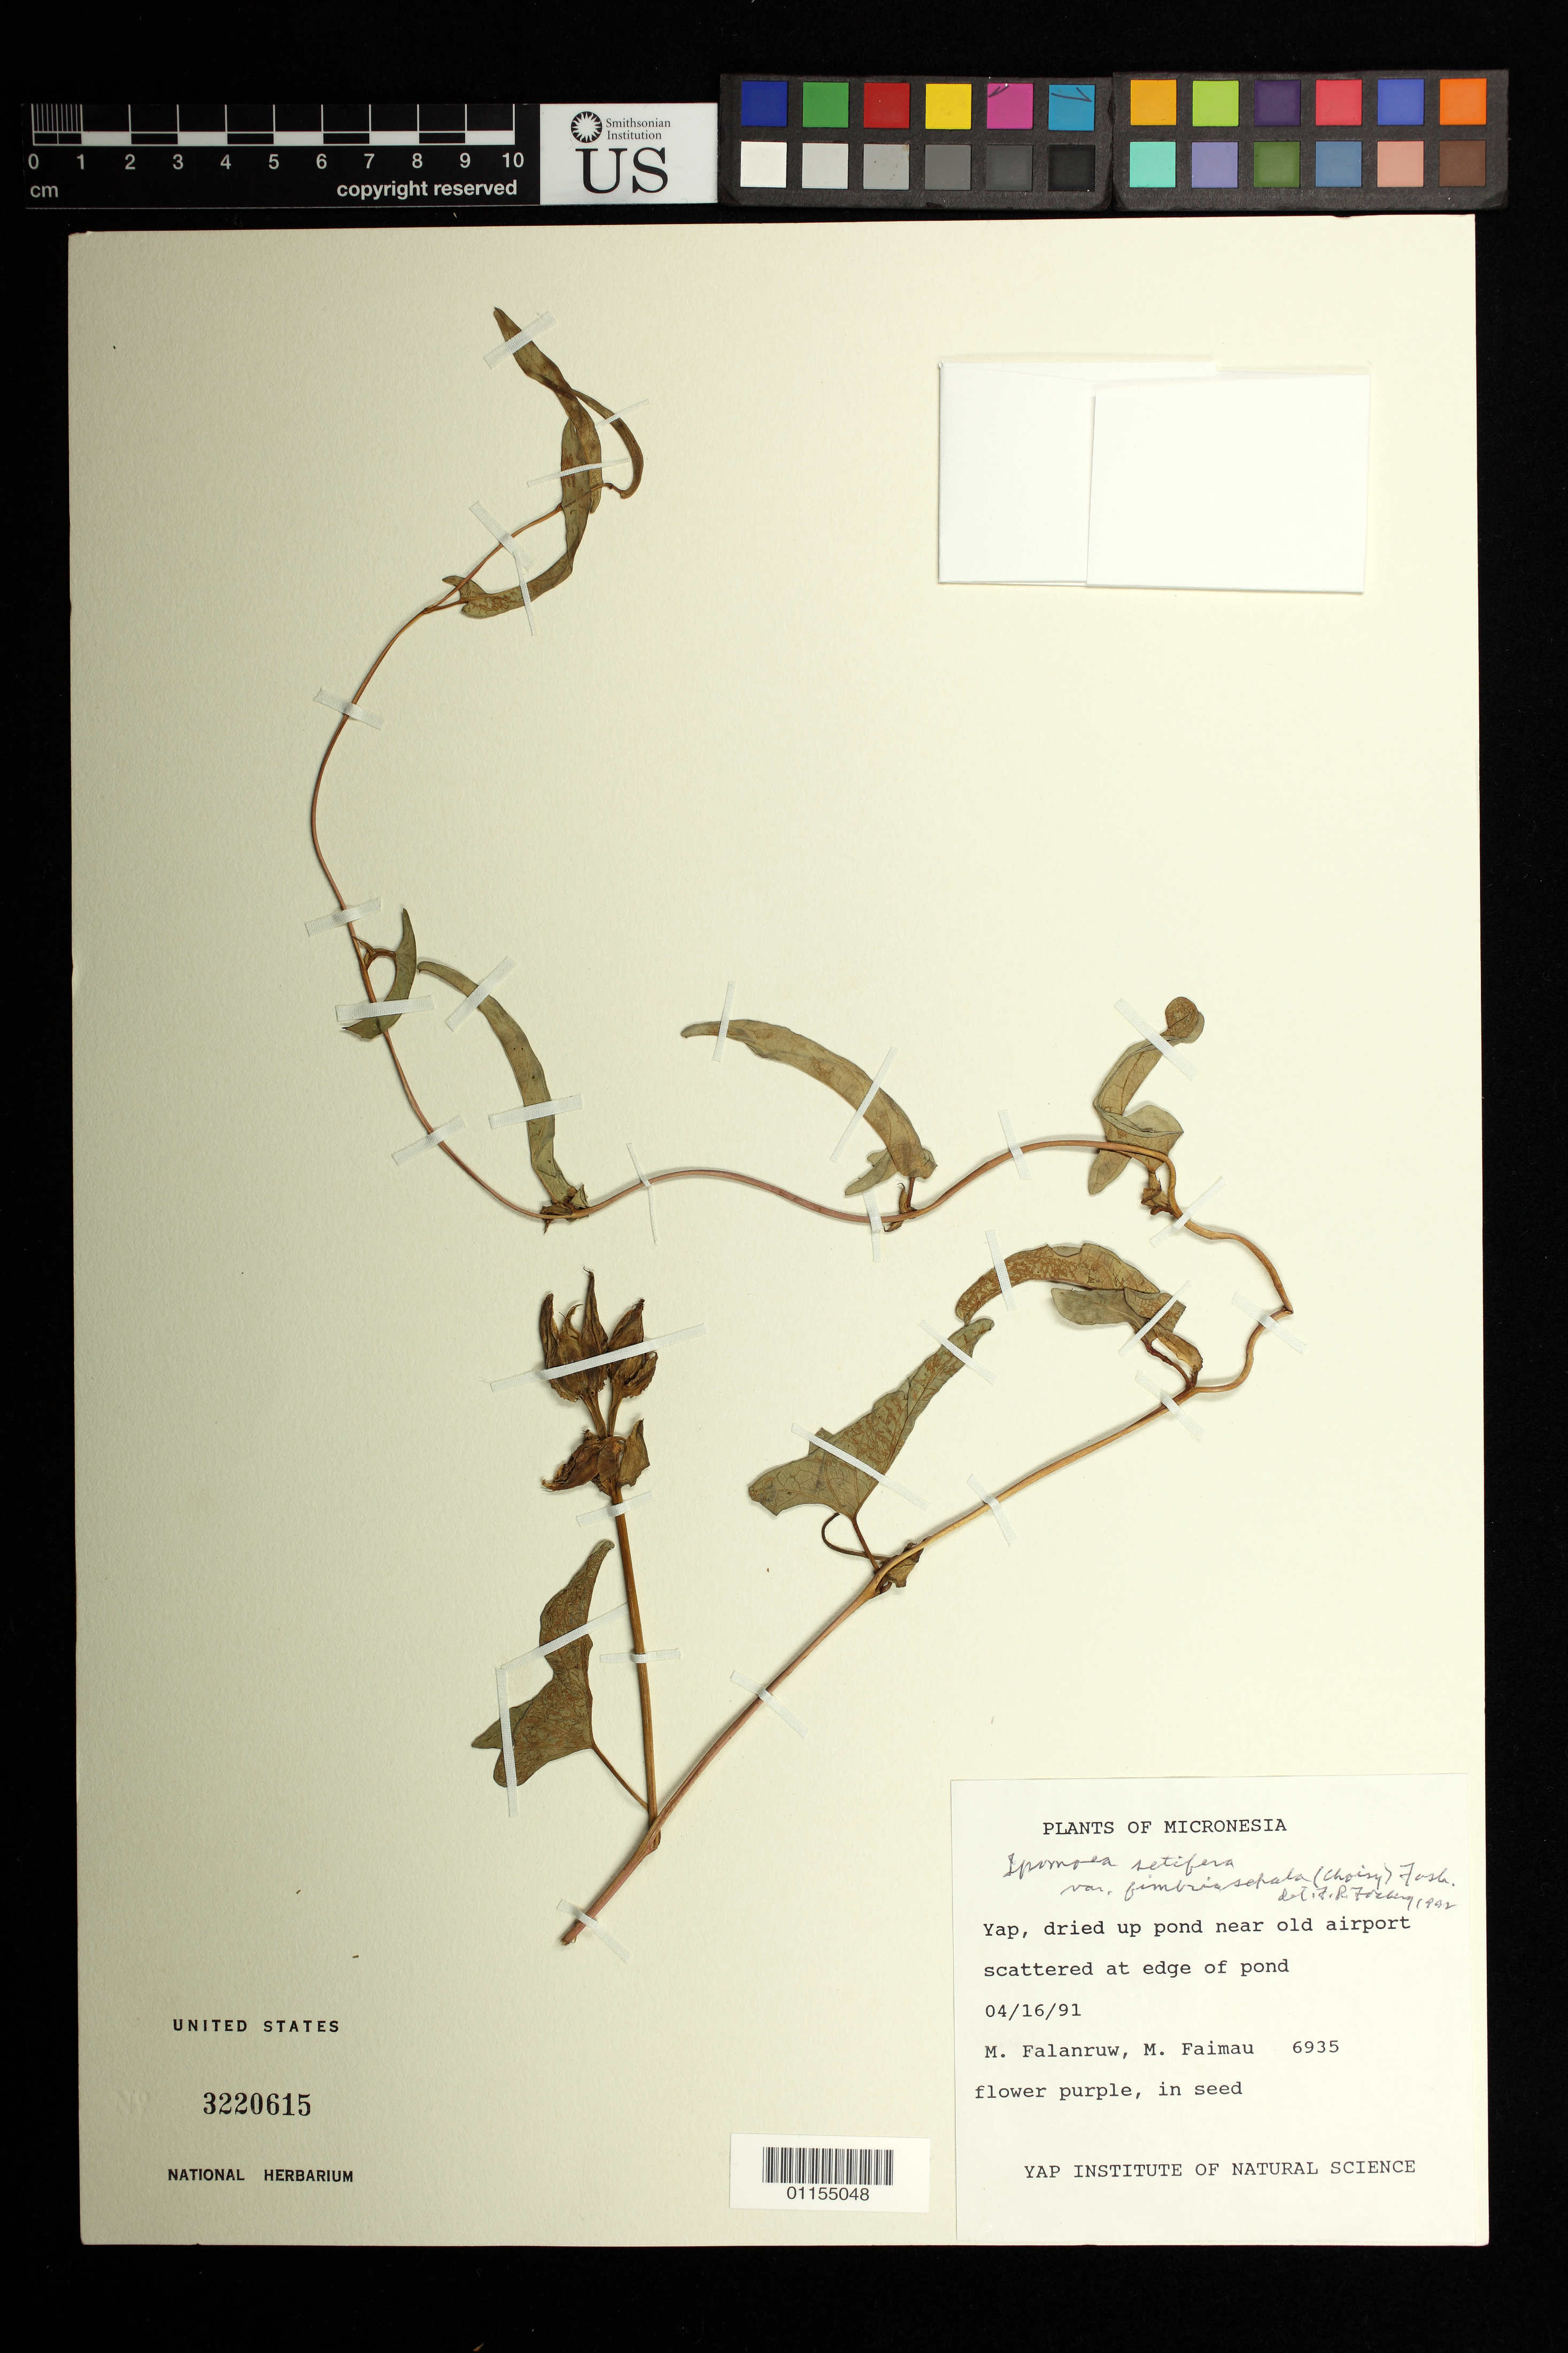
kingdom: Plantae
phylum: Tracheophyta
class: Magnoliopsida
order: Solanales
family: Convolvulaceae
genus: Ipomoea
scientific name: Ipomoea fimbriosepala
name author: Choisy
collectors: M. V. Falanruw & M. Faimaw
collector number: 6935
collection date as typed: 16 Apr 1991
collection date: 1991-04-16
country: Micronesia, Federated States of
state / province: Yap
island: Yap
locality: Near old airport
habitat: dried up pond, scattered at edge of pond.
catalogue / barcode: US 3220615